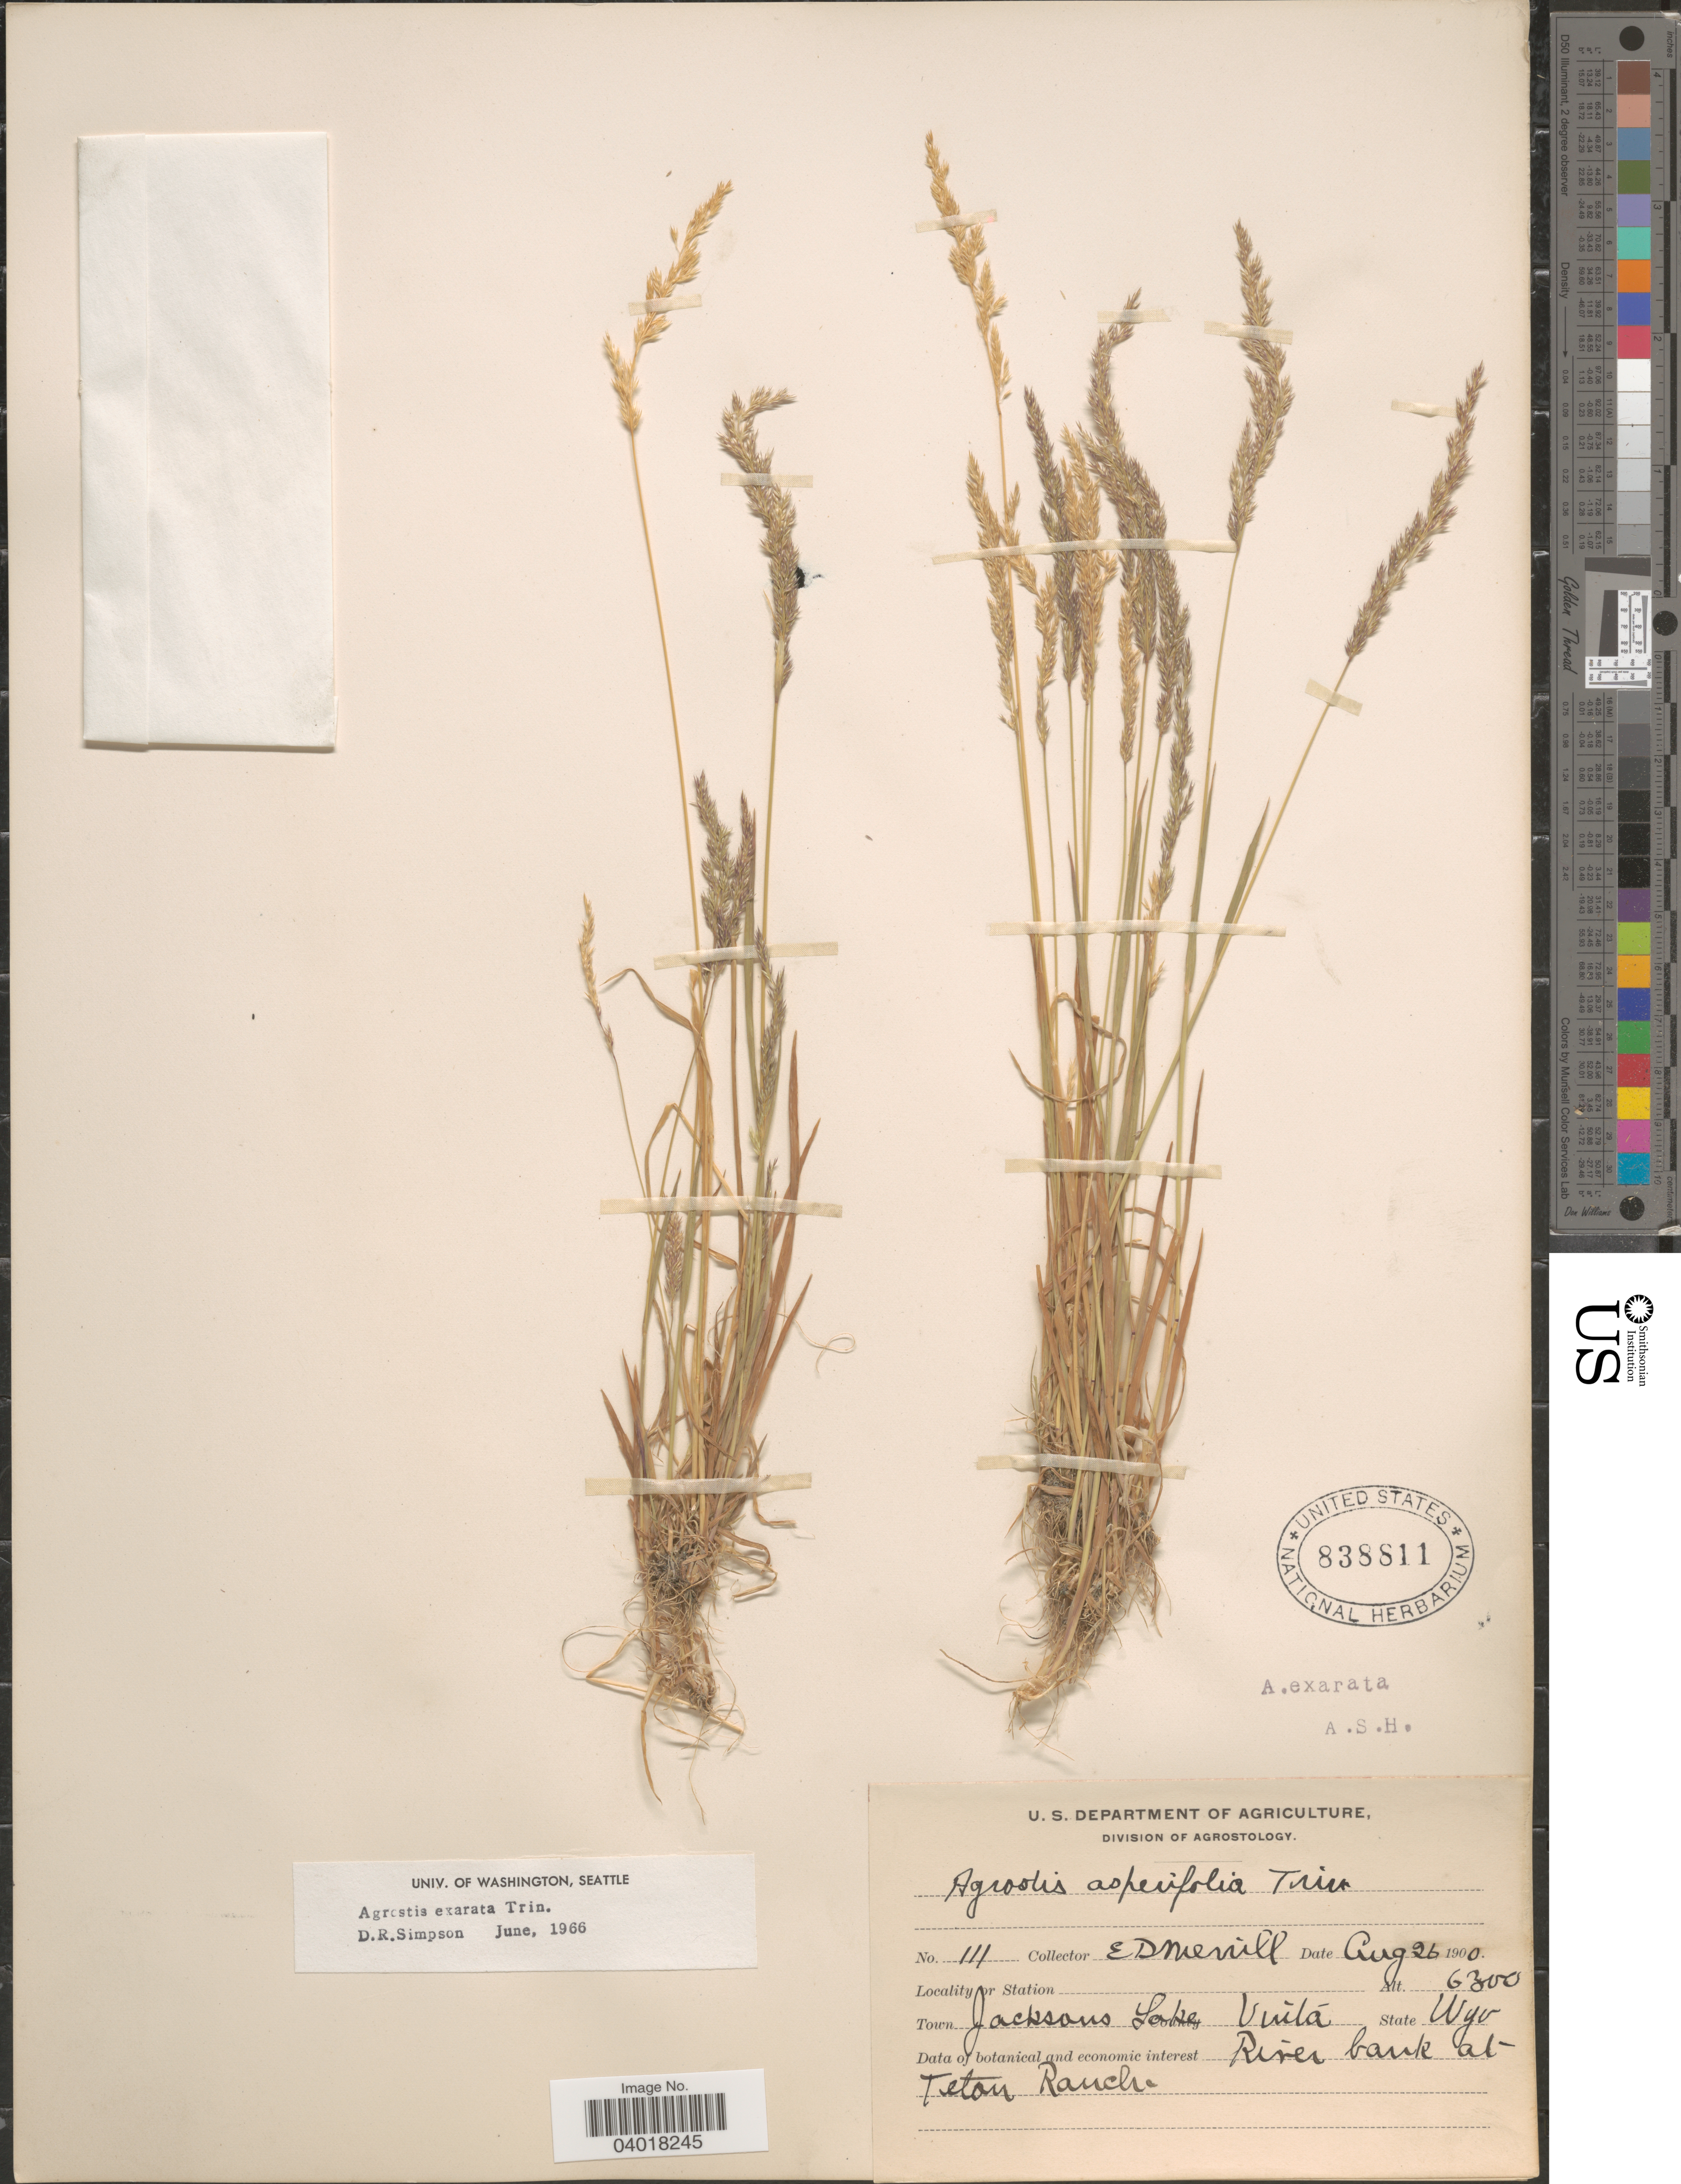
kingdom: Plantae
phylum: Tracheophyta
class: Liliopsida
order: Poales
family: Poaceae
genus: Agrostis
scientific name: Agrostis exarata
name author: Trin.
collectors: E. D. Merrill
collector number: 111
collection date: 1900-08-26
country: United States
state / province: Wyoming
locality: Town Jacksons Lake. County Uinta. River bank at Teton Ranch.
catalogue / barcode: US 838811